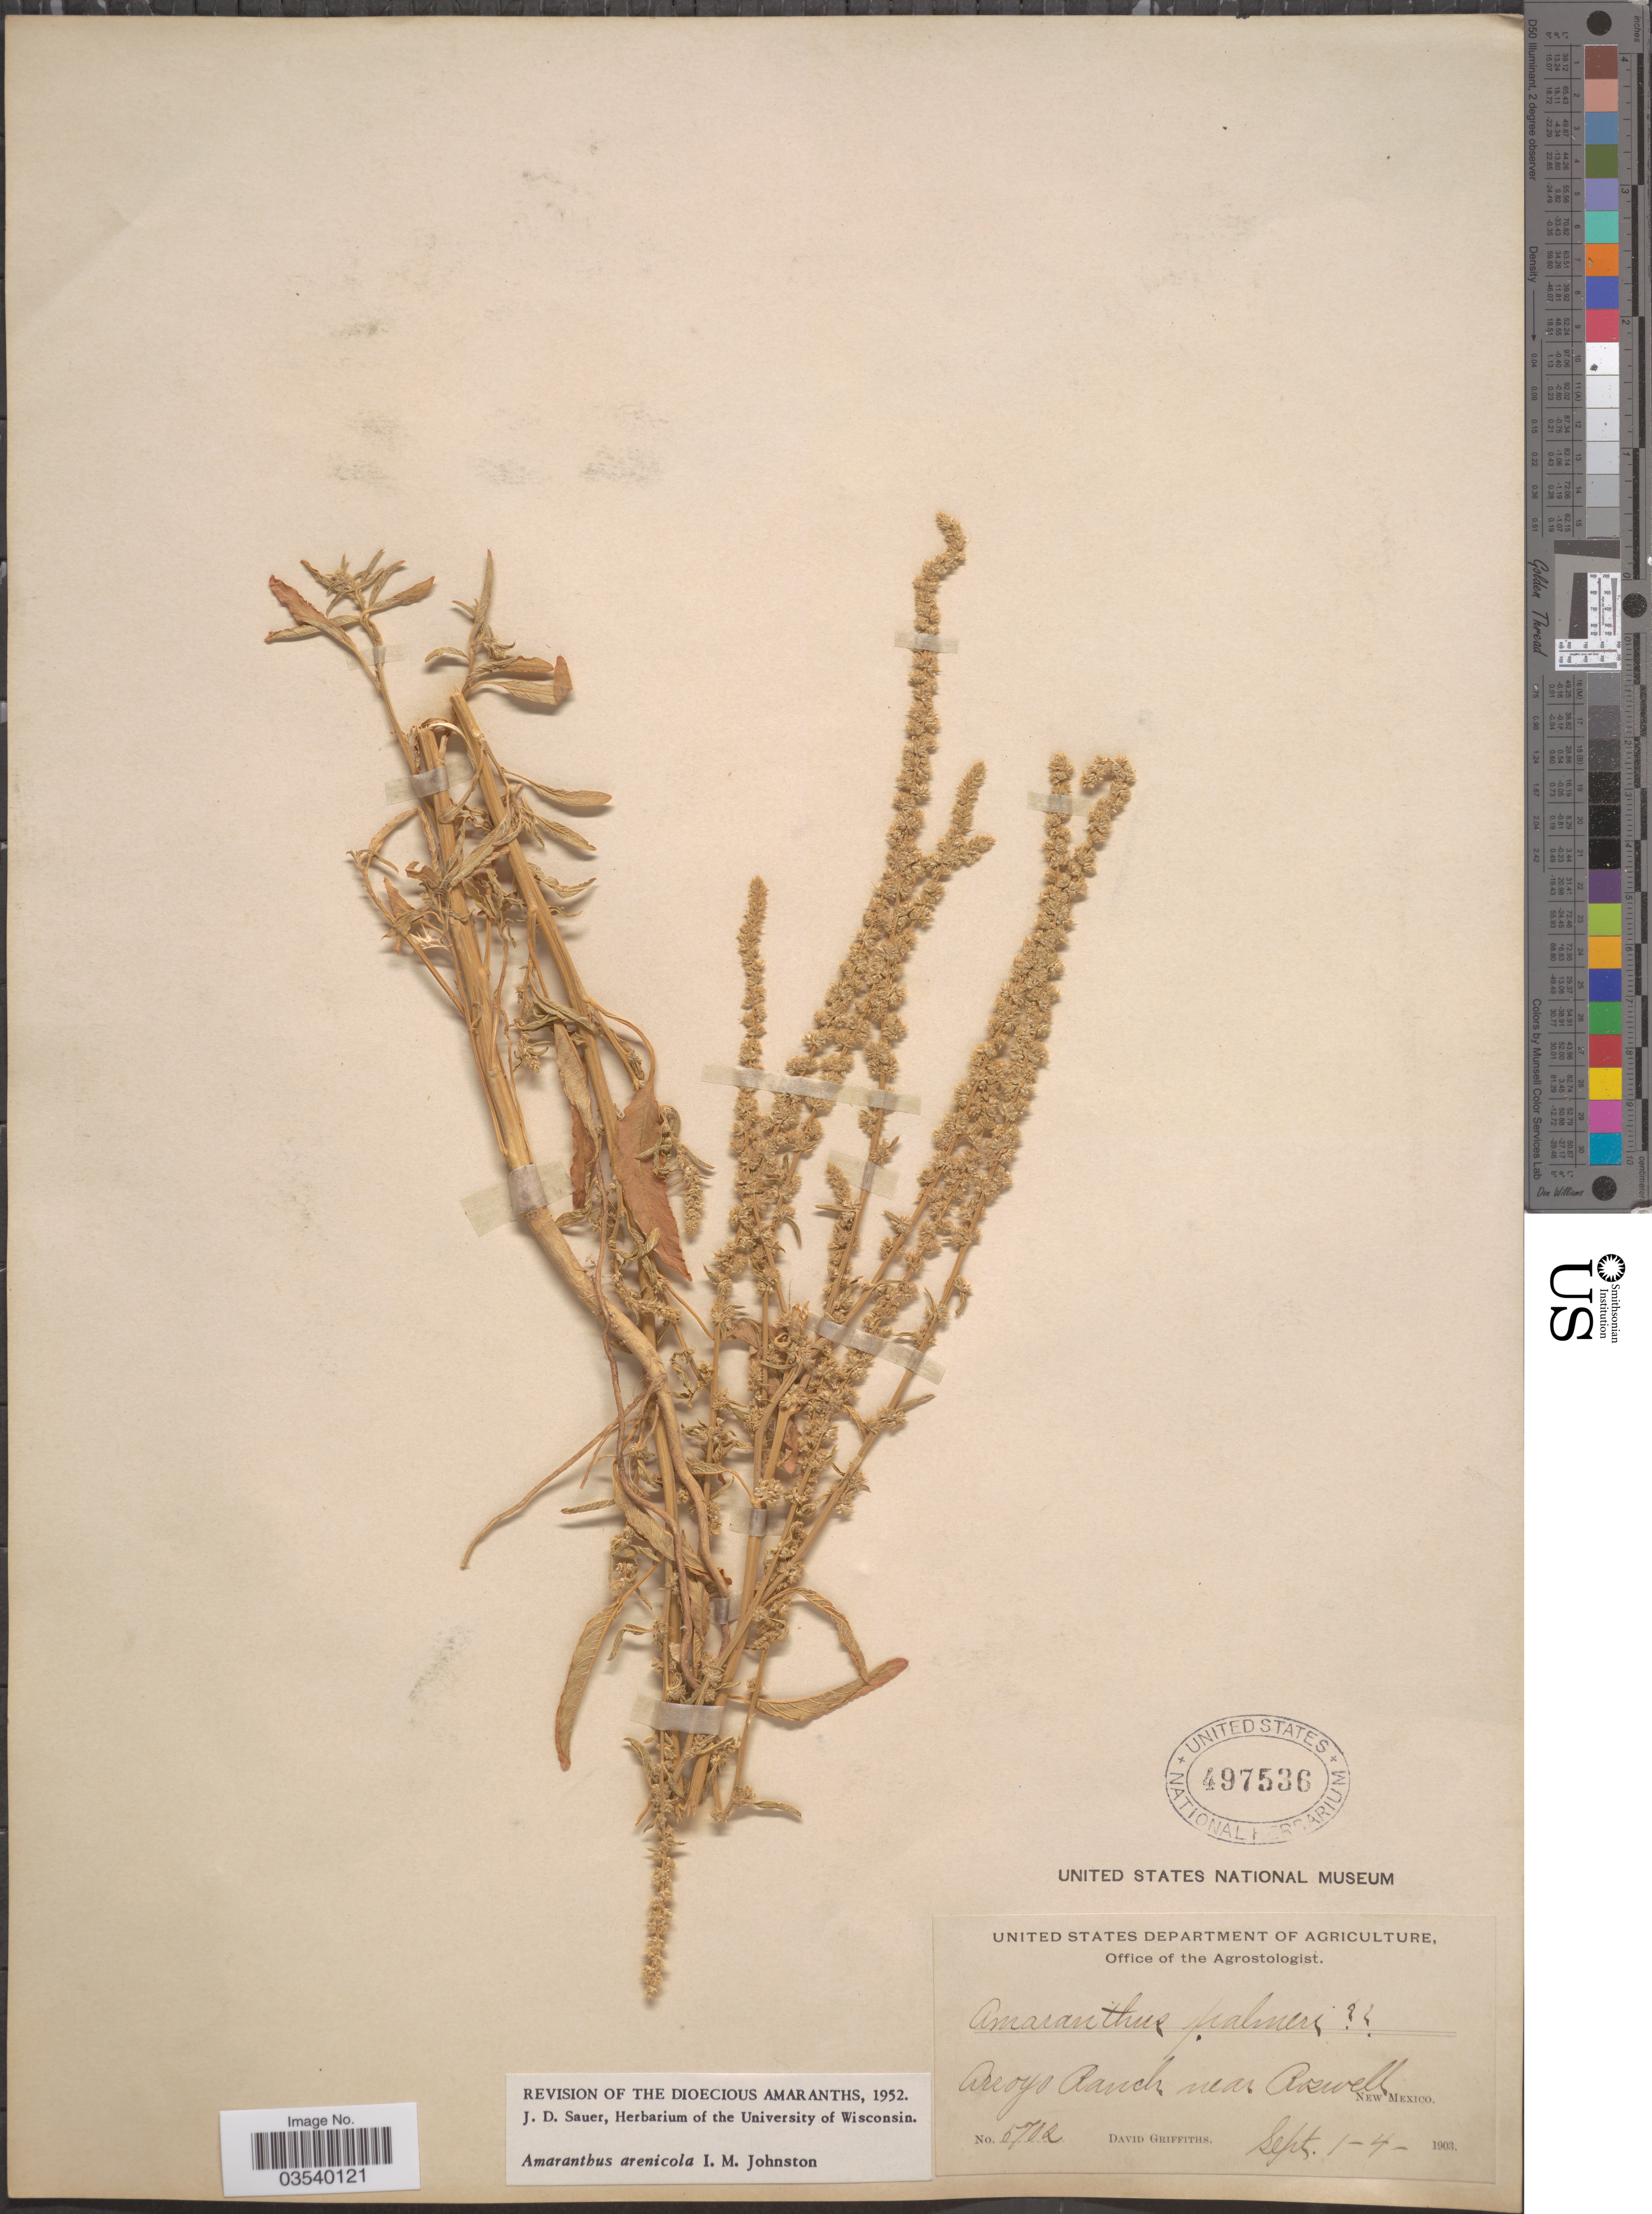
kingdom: Plantae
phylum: Tracheophyta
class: Magnoliopsida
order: Caryophyllales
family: Amaranthaceae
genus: Amaranthus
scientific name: Amaranthus arenicola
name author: I.M. Johnst.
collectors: D. Griffiths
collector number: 5702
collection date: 1903-09-01/1903-09-04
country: United States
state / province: New Mexico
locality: Arroyo Creek near Roswell.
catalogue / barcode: US 497536